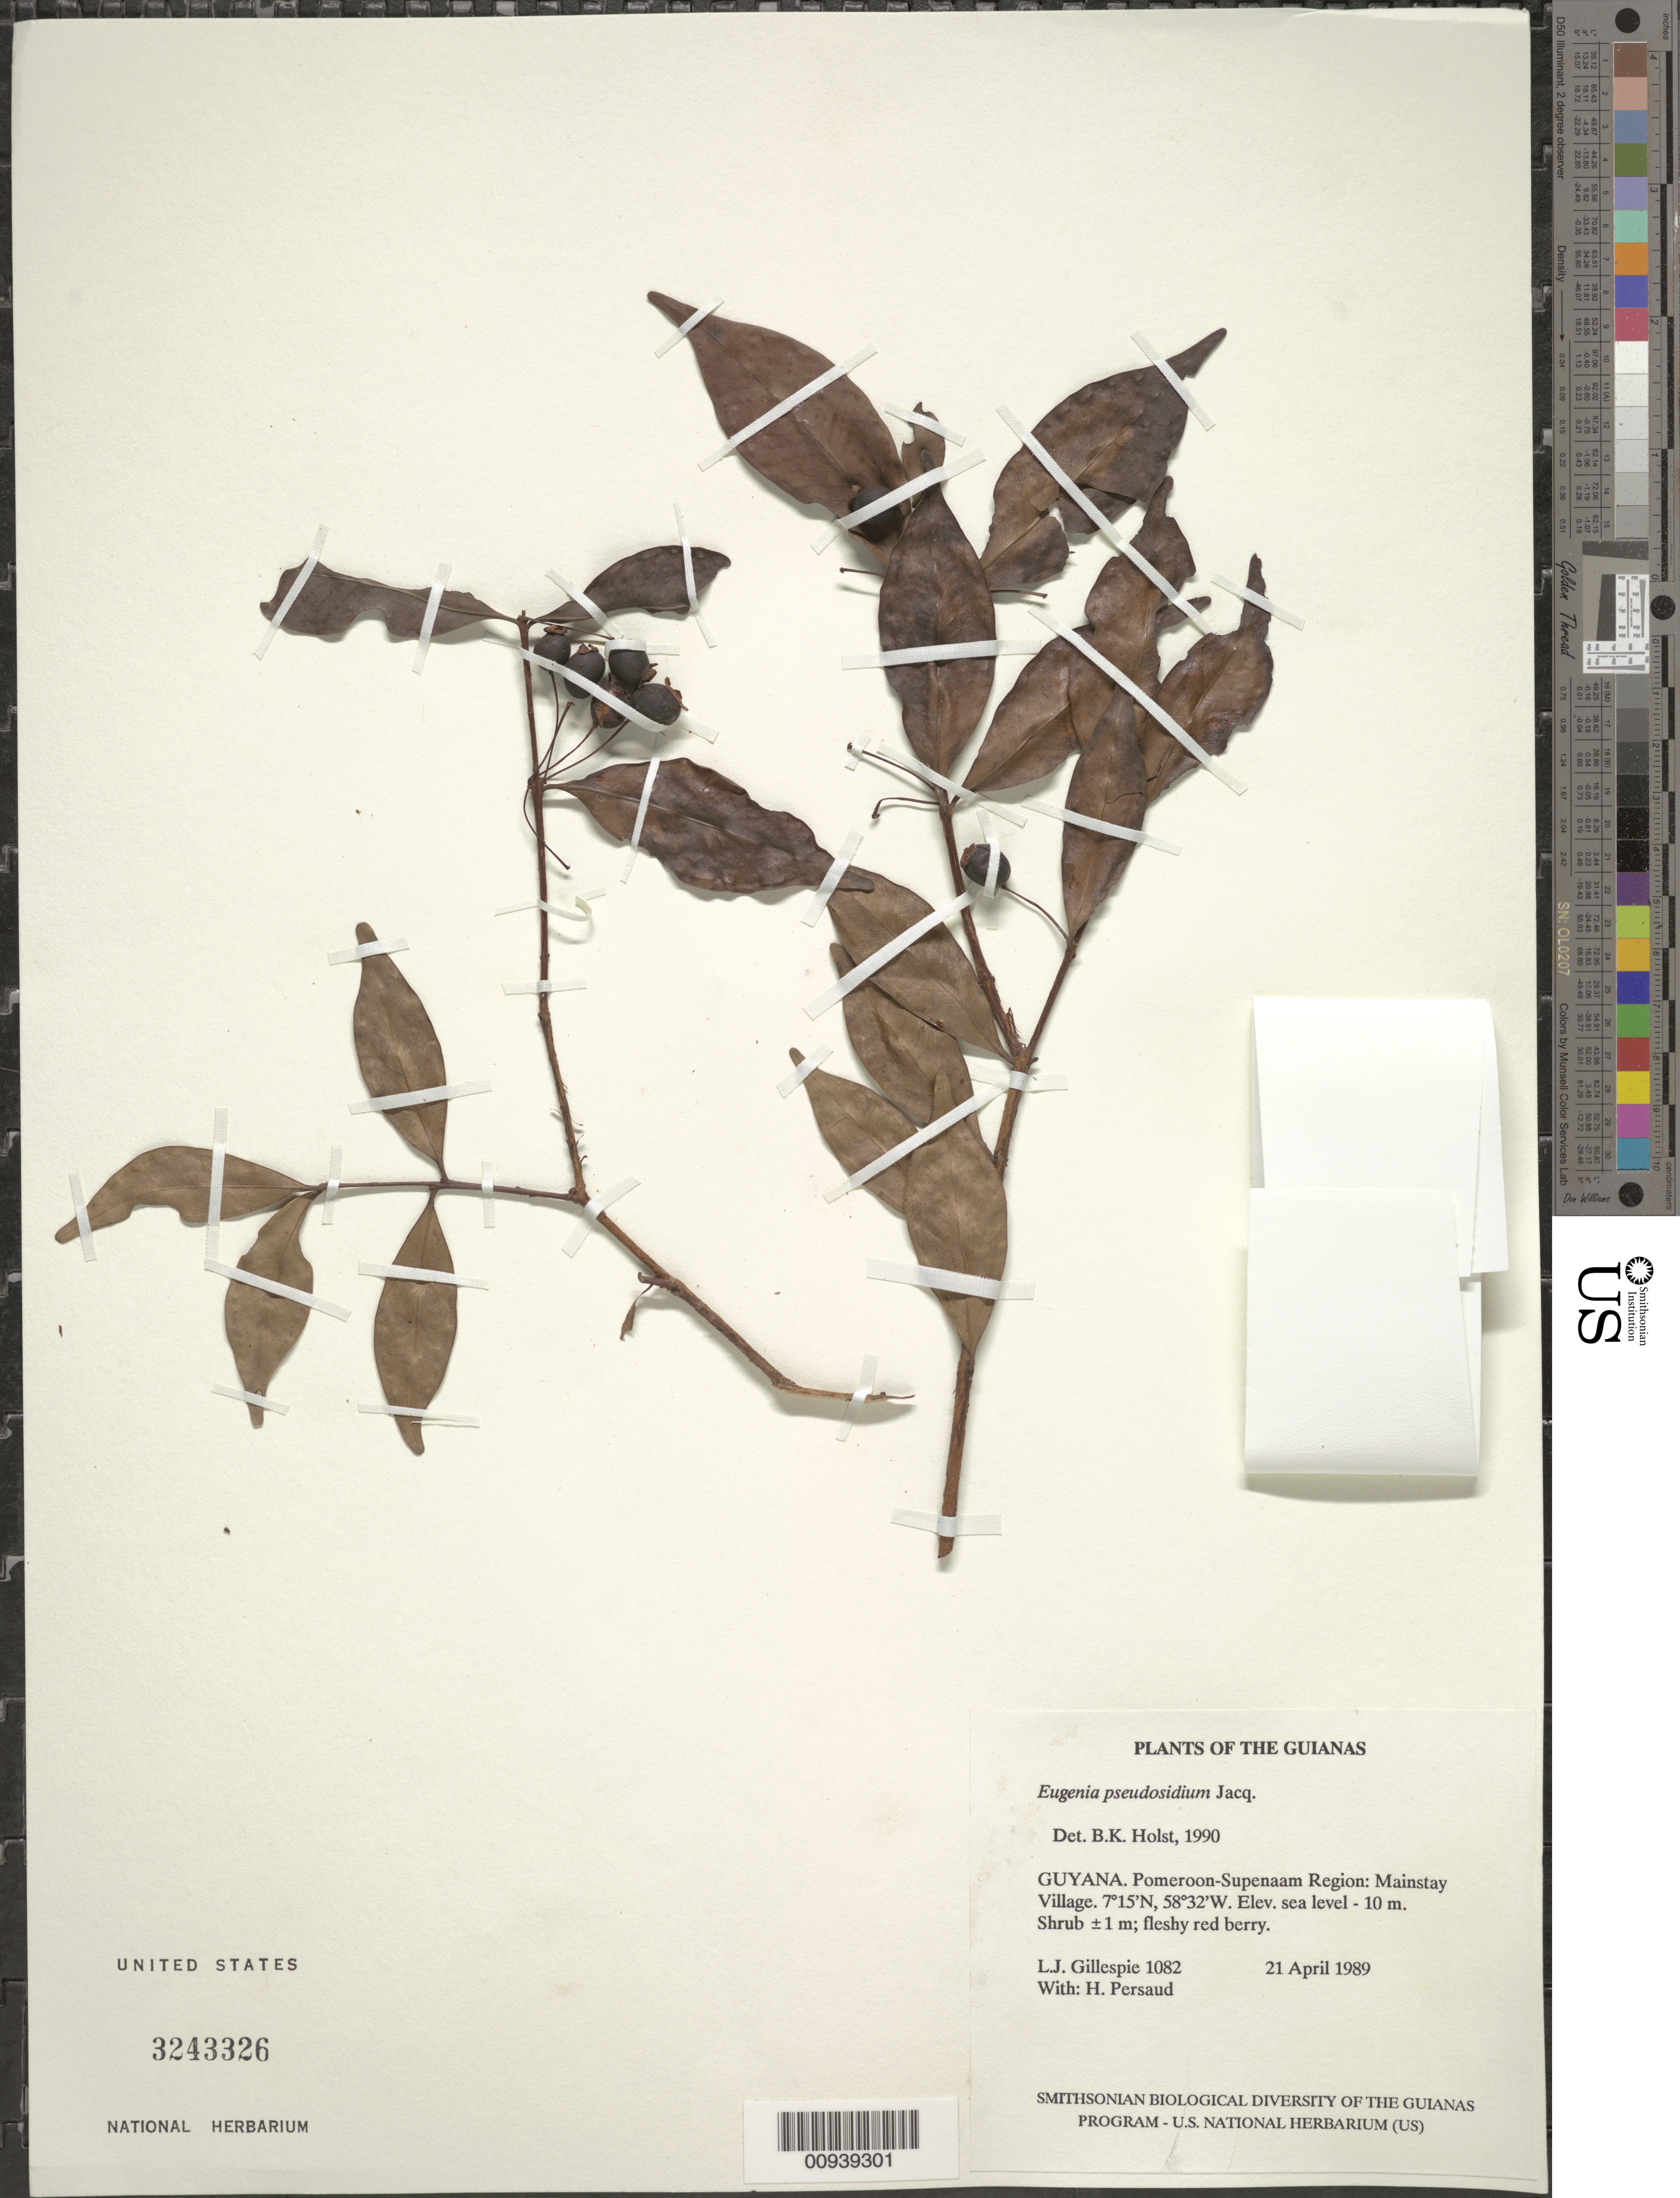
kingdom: Plantae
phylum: Tracheophyta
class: Magnoliopsida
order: Myrtales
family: Myrtaceae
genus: Eugenia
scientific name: Eugenia pseudopsidium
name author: Jacq.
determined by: Holst, Bruce K.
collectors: L. J. Gillespie & H. Persaud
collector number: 1082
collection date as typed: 21 April 1989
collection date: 1989-04-21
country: Guyana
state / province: Pomeroon-Supenaam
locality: Mainstay Village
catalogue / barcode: US 3243326